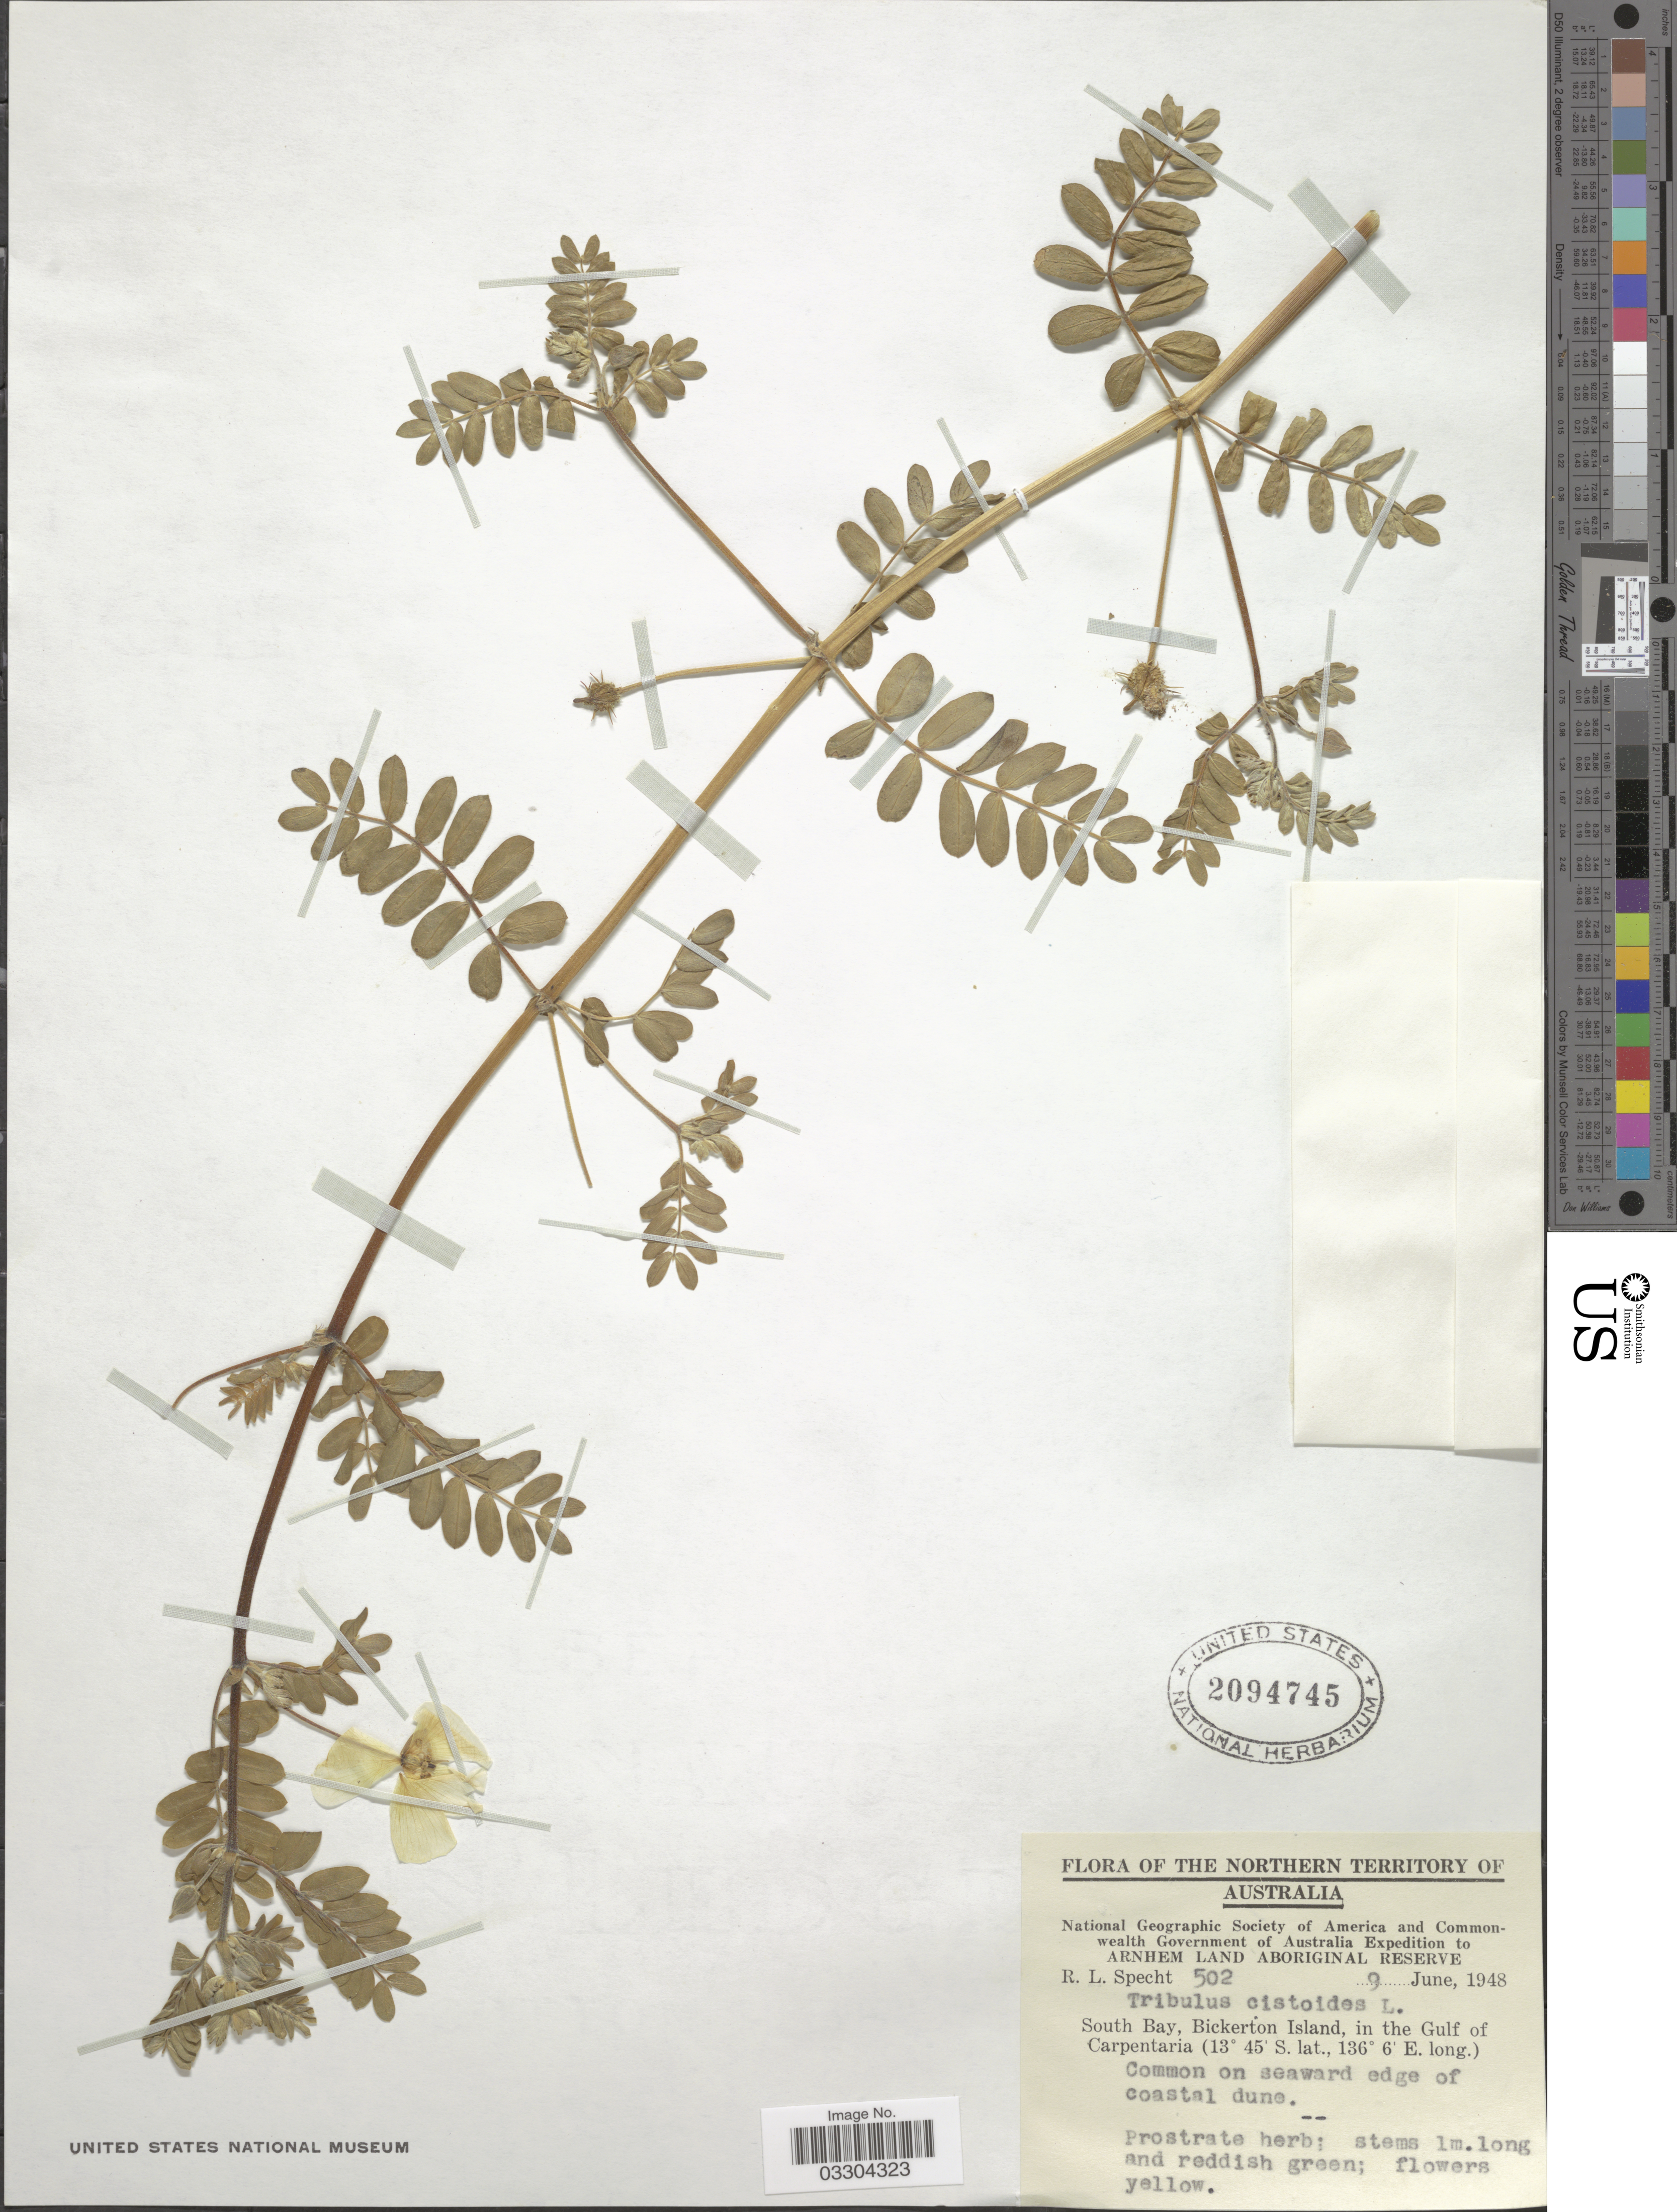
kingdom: Plantae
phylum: Tracheophyta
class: Magnoliopsida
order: Zygophyllales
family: Zygophyllaceae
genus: Tribulus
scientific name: Tribulus cistoides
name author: L.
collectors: R. L. Specht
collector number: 502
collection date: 1948-06-09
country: Australia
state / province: Northern Territory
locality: Arnhem Land Aboriginal Reserve. South Bay, Bickerton Island, in the Gulf of Carpentaria.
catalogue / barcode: US 2094745